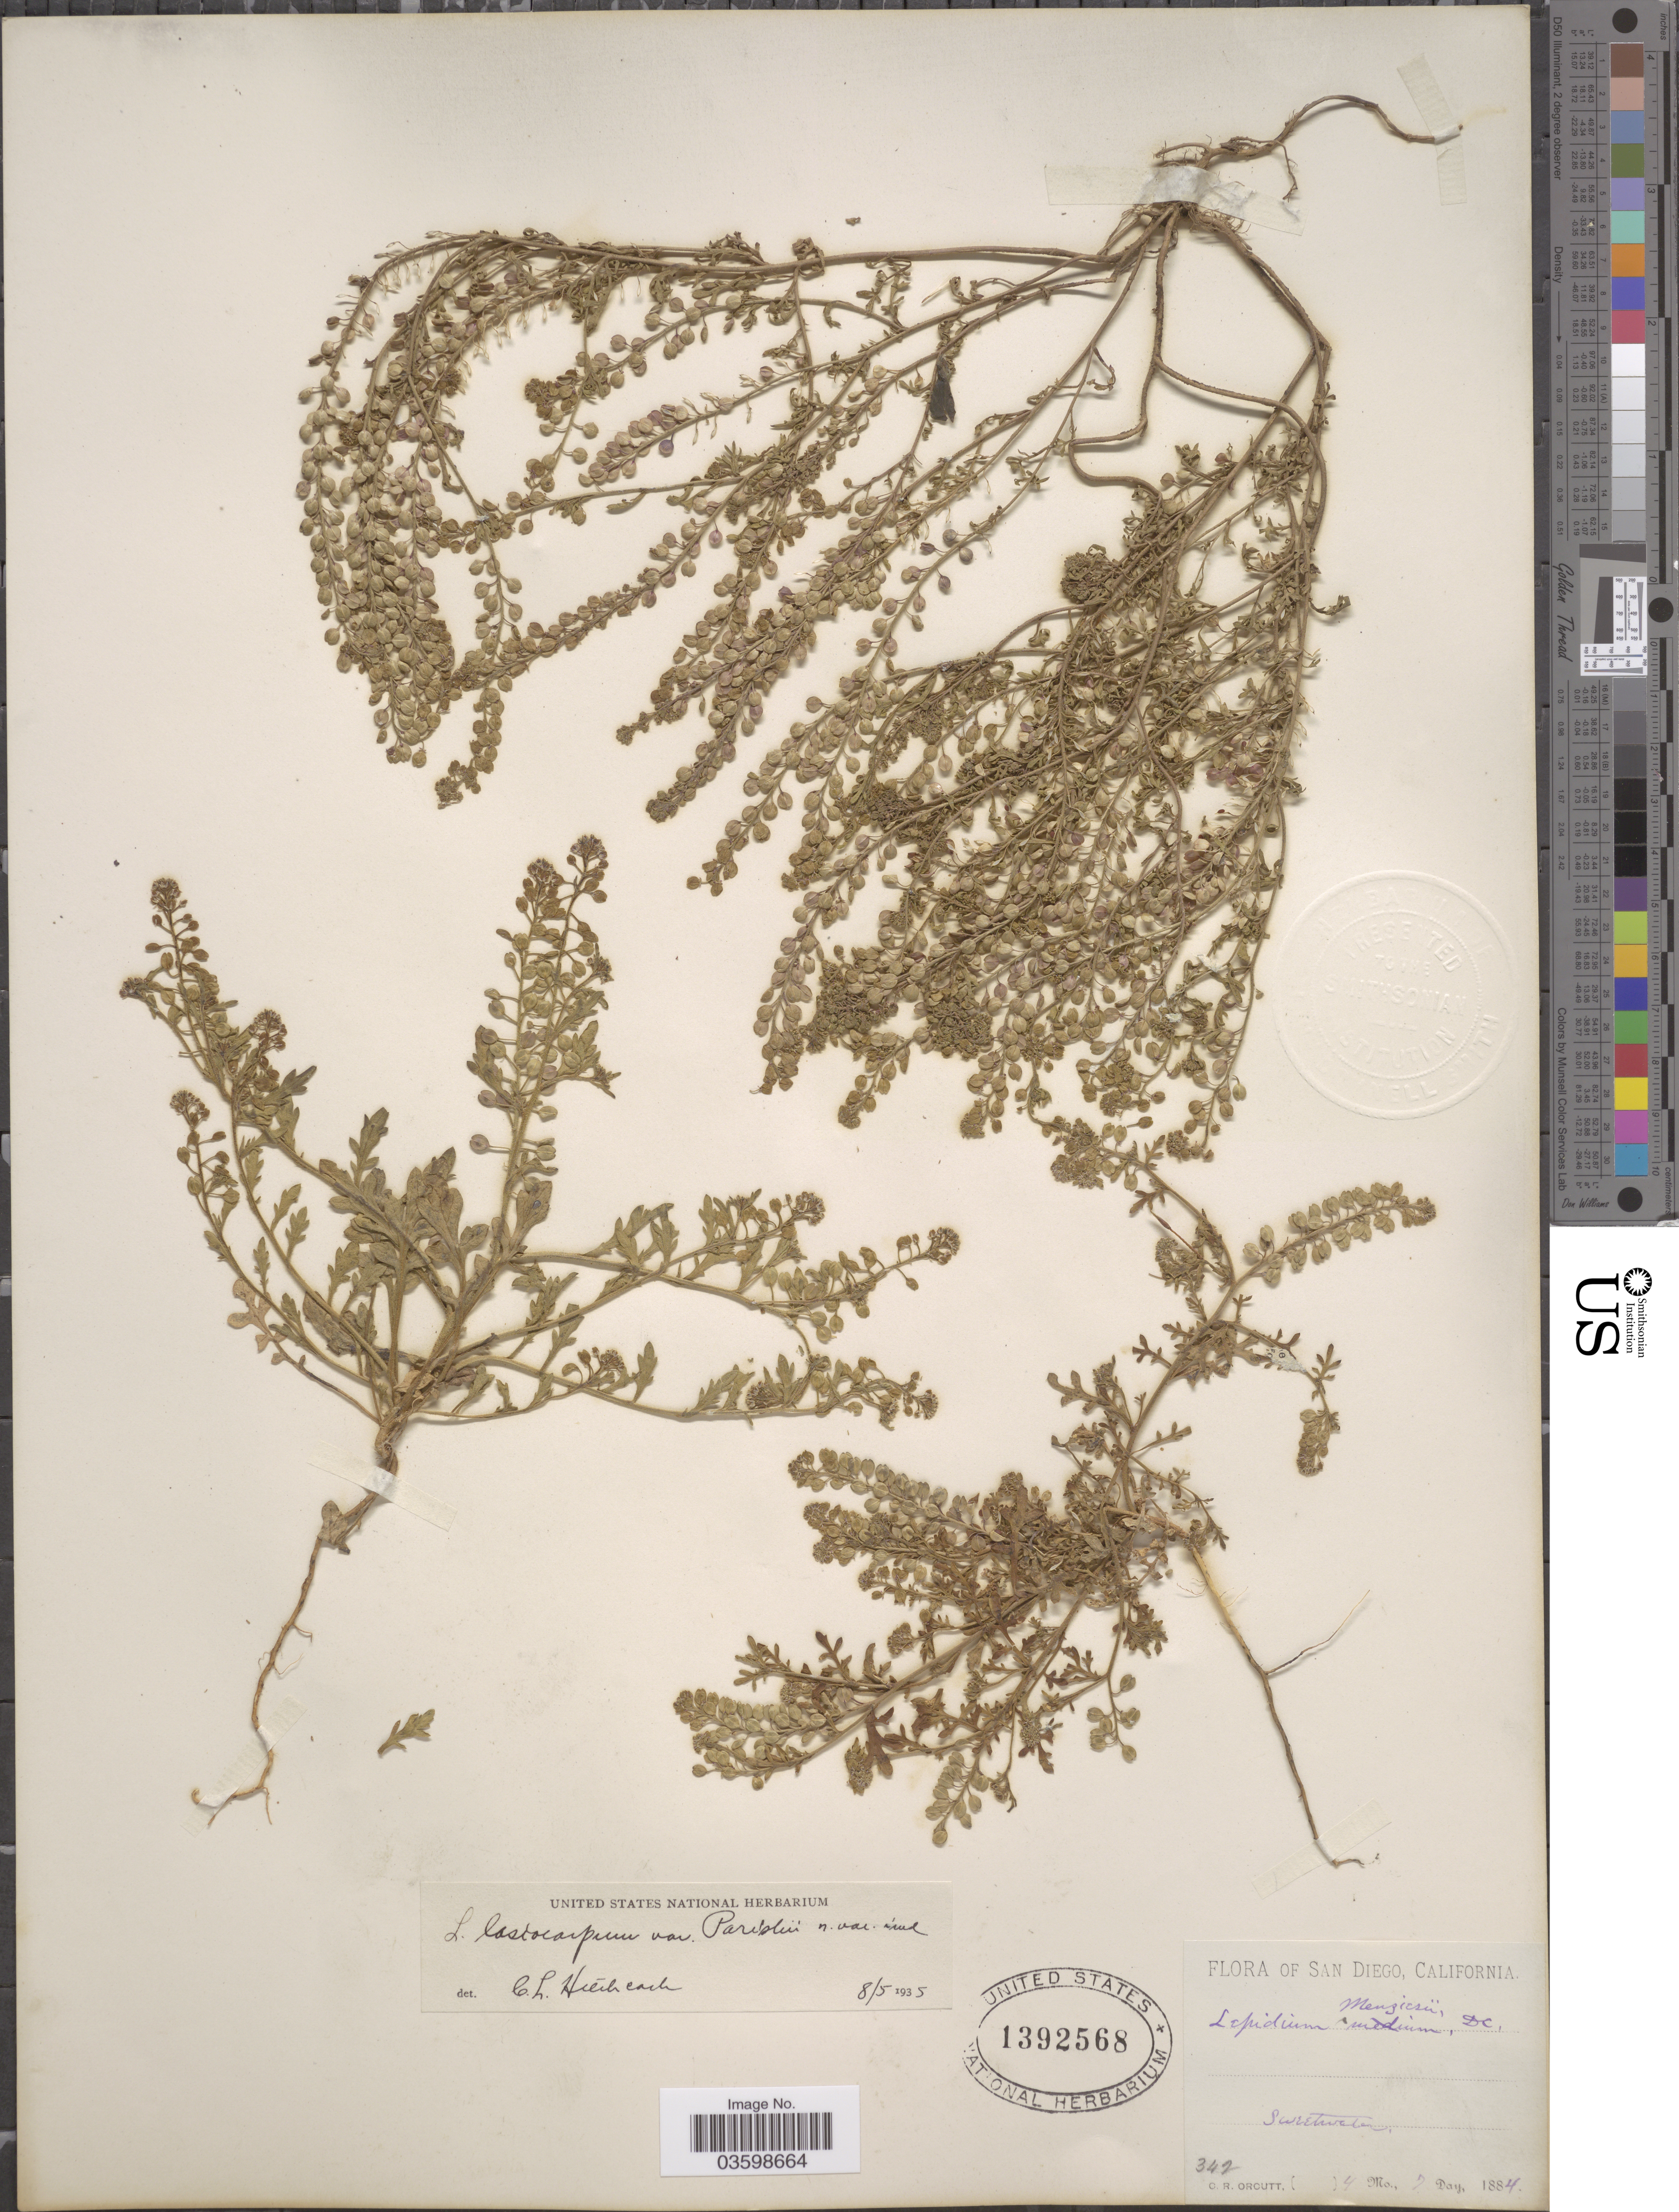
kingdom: Plantae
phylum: Tracheophyta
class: Magnoliopsida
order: Brassicales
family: Brassicaceae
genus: Lepidium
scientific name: Lepidium lasiocarpum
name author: Nutt.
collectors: C. R. Orcutt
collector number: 342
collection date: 1884-04-07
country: United States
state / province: California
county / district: San Diego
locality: San Diego. Sweetwater.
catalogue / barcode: US 1392568